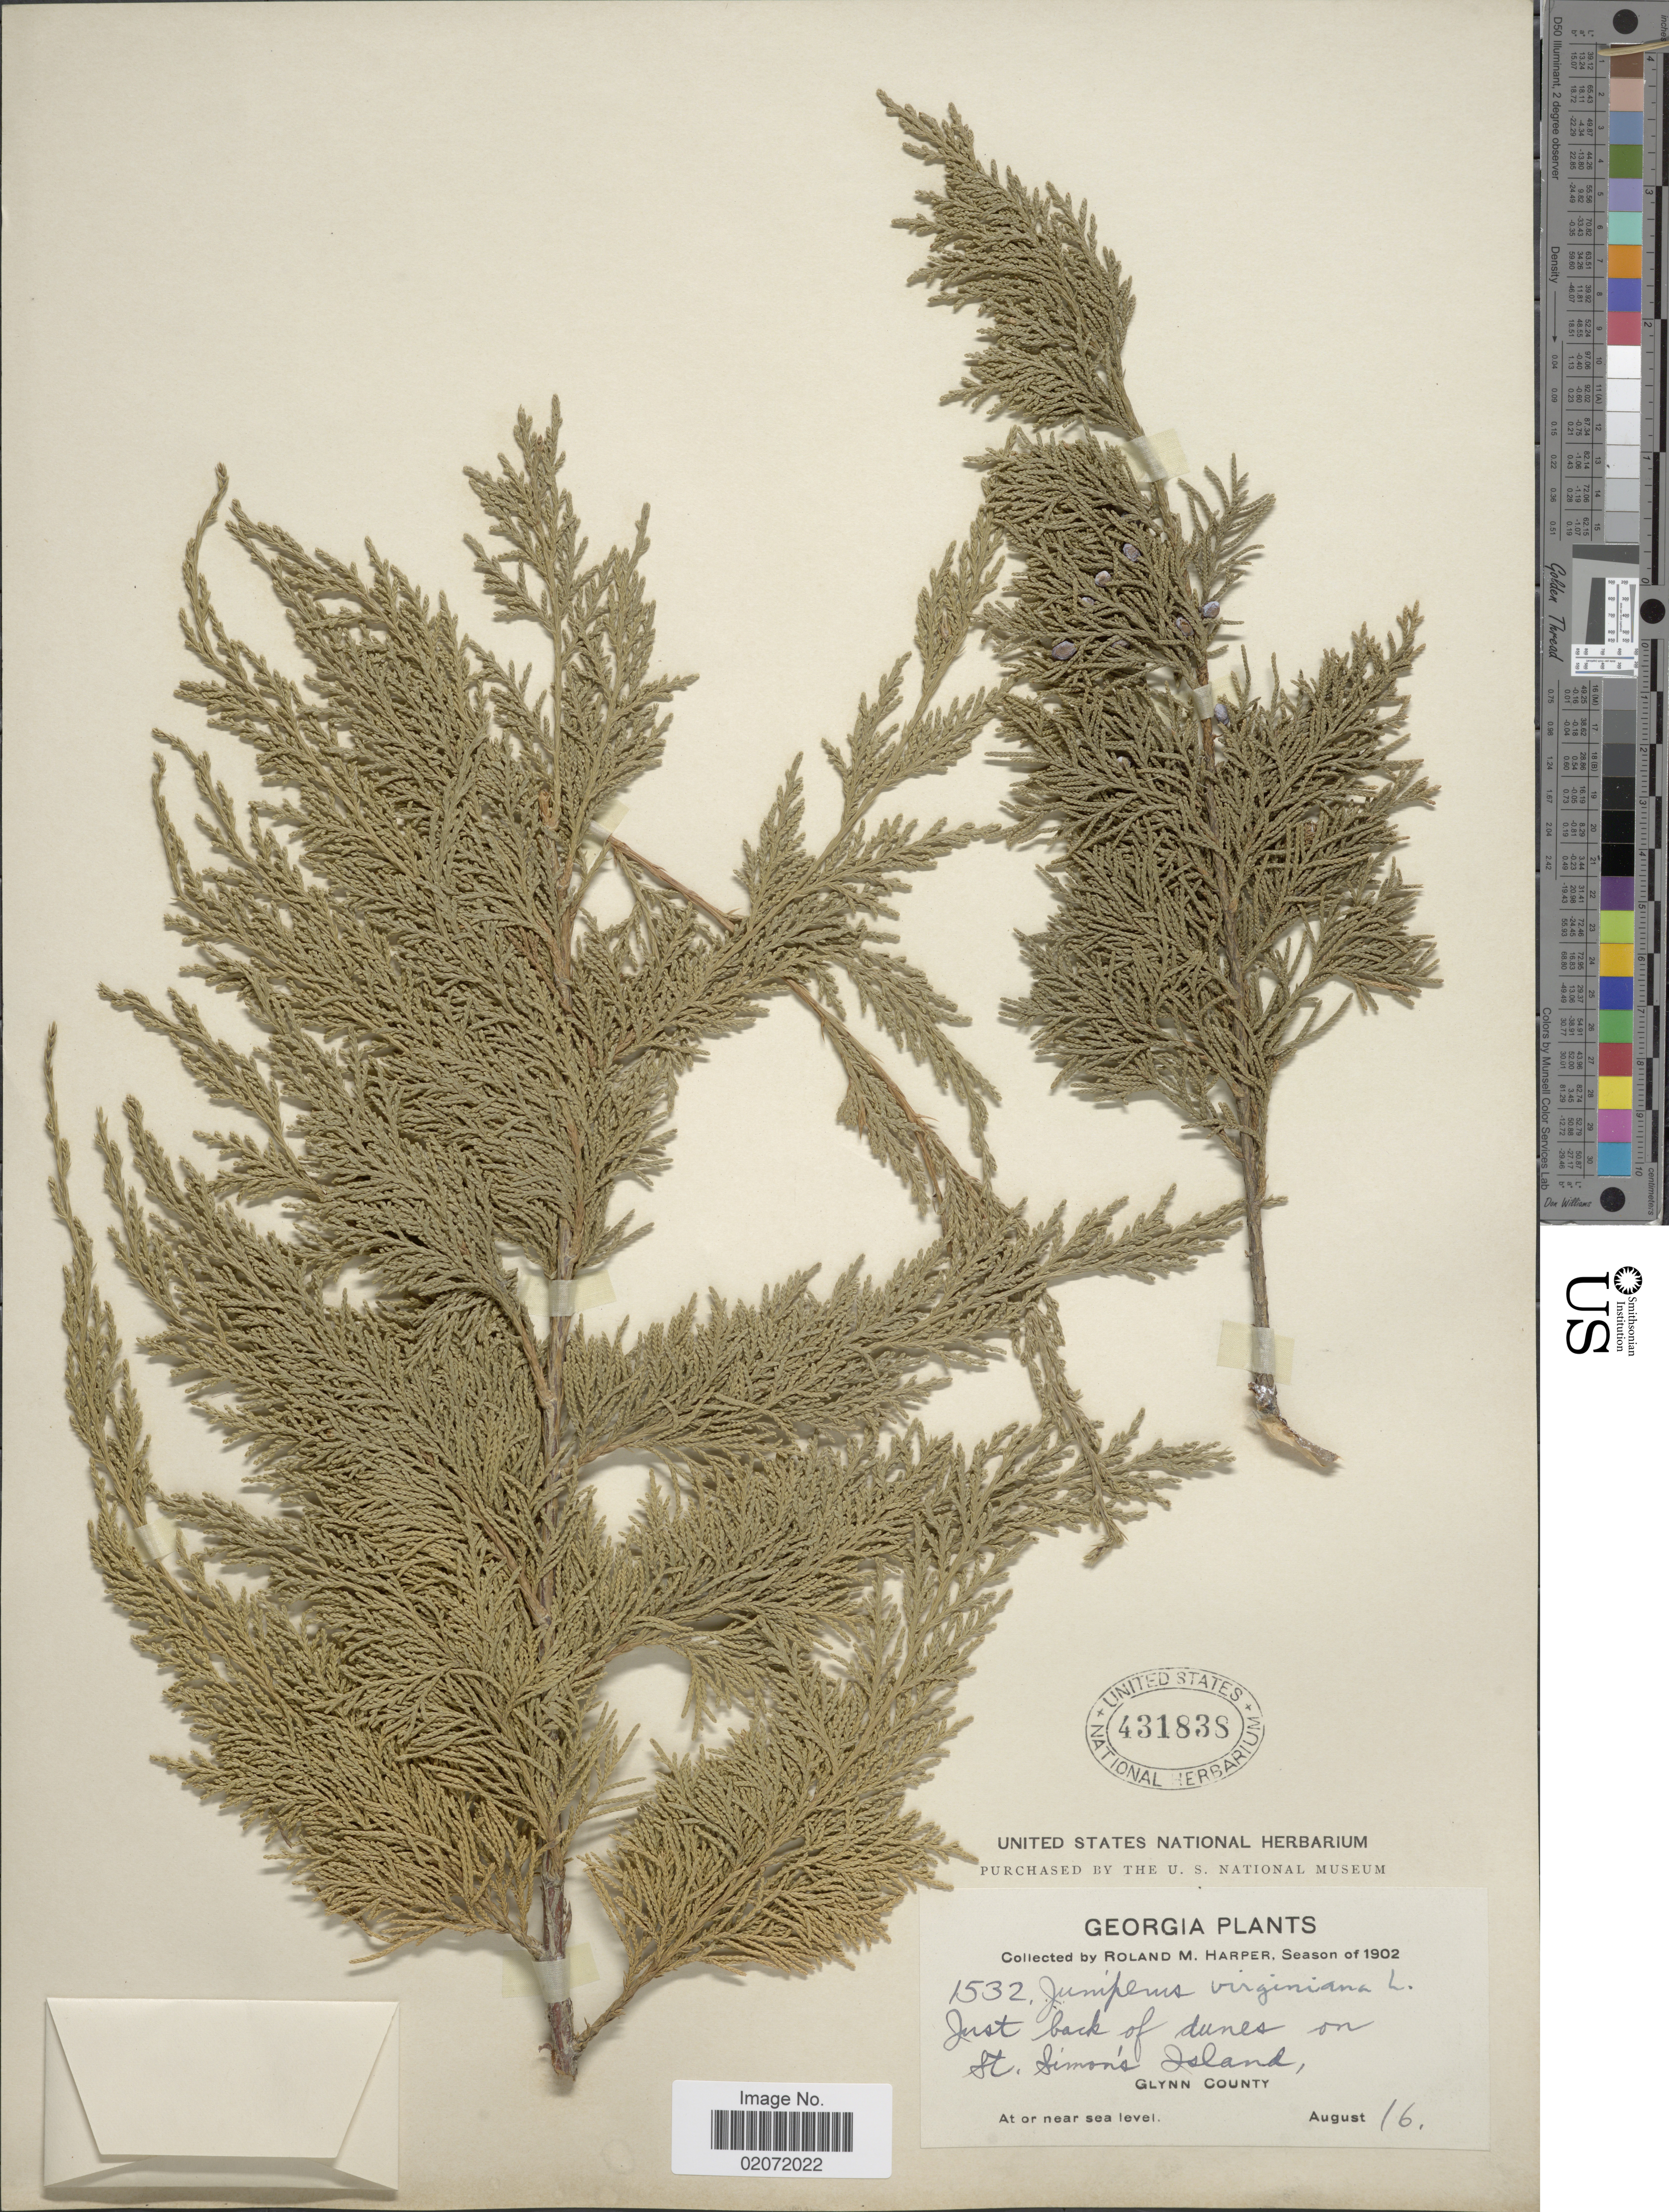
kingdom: Plantae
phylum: Tracheophyta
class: Pinopsida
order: Pinales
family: Cupressaceae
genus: Juniperus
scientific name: Juniperus virginiana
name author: L.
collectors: R. M. Harper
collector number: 1532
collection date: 1902-08-16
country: United States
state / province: Georgia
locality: Just back of dunes on St. Simon's Island Glynn County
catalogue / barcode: US 431838